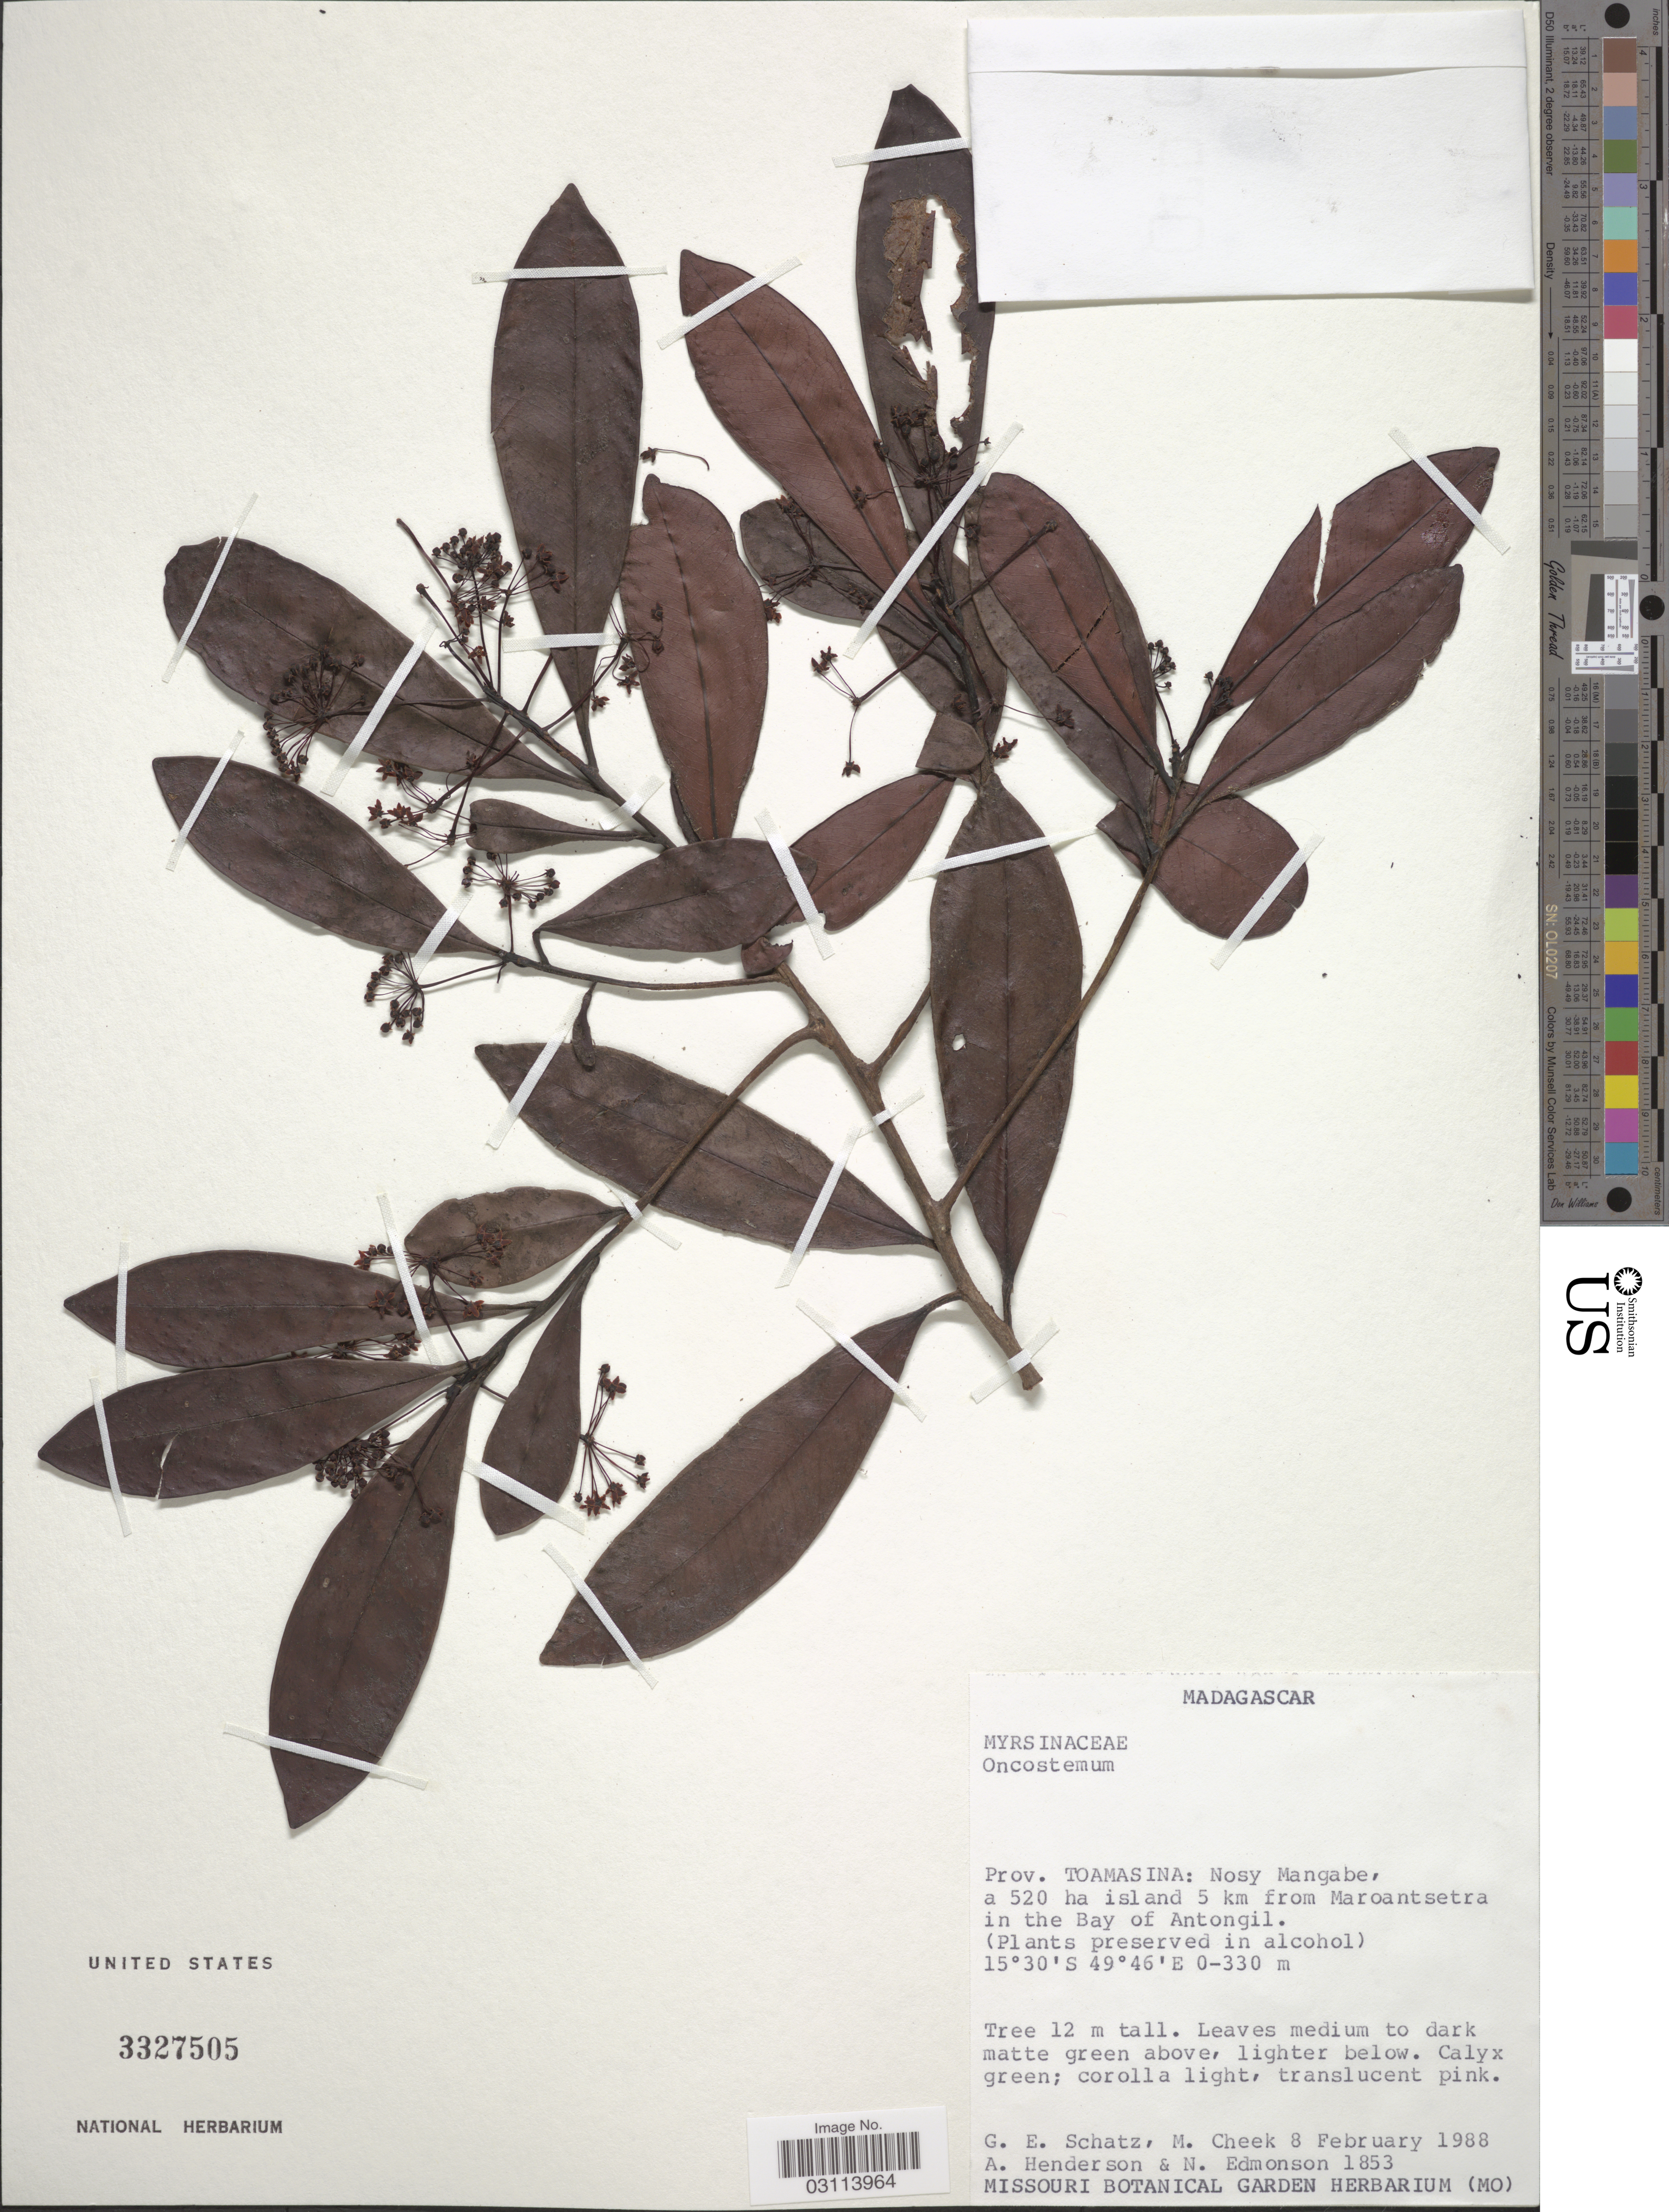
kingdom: Plantae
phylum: Tracheophyta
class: Magnoliopsida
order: Ericales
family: Primulaceae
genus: Oncostemon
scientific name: Oncostemon sp.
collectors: G. Schatz, M. Cheek, A. Henderson & N. Edmonson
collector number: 1853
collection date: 1988-02-08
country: Madagascar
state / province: Analanjirofo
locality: Nosy Mangabe, a 520 ha island 5 km from Maroantsetra in the Bay Antongil.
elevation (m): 0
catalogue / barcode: US 3327505